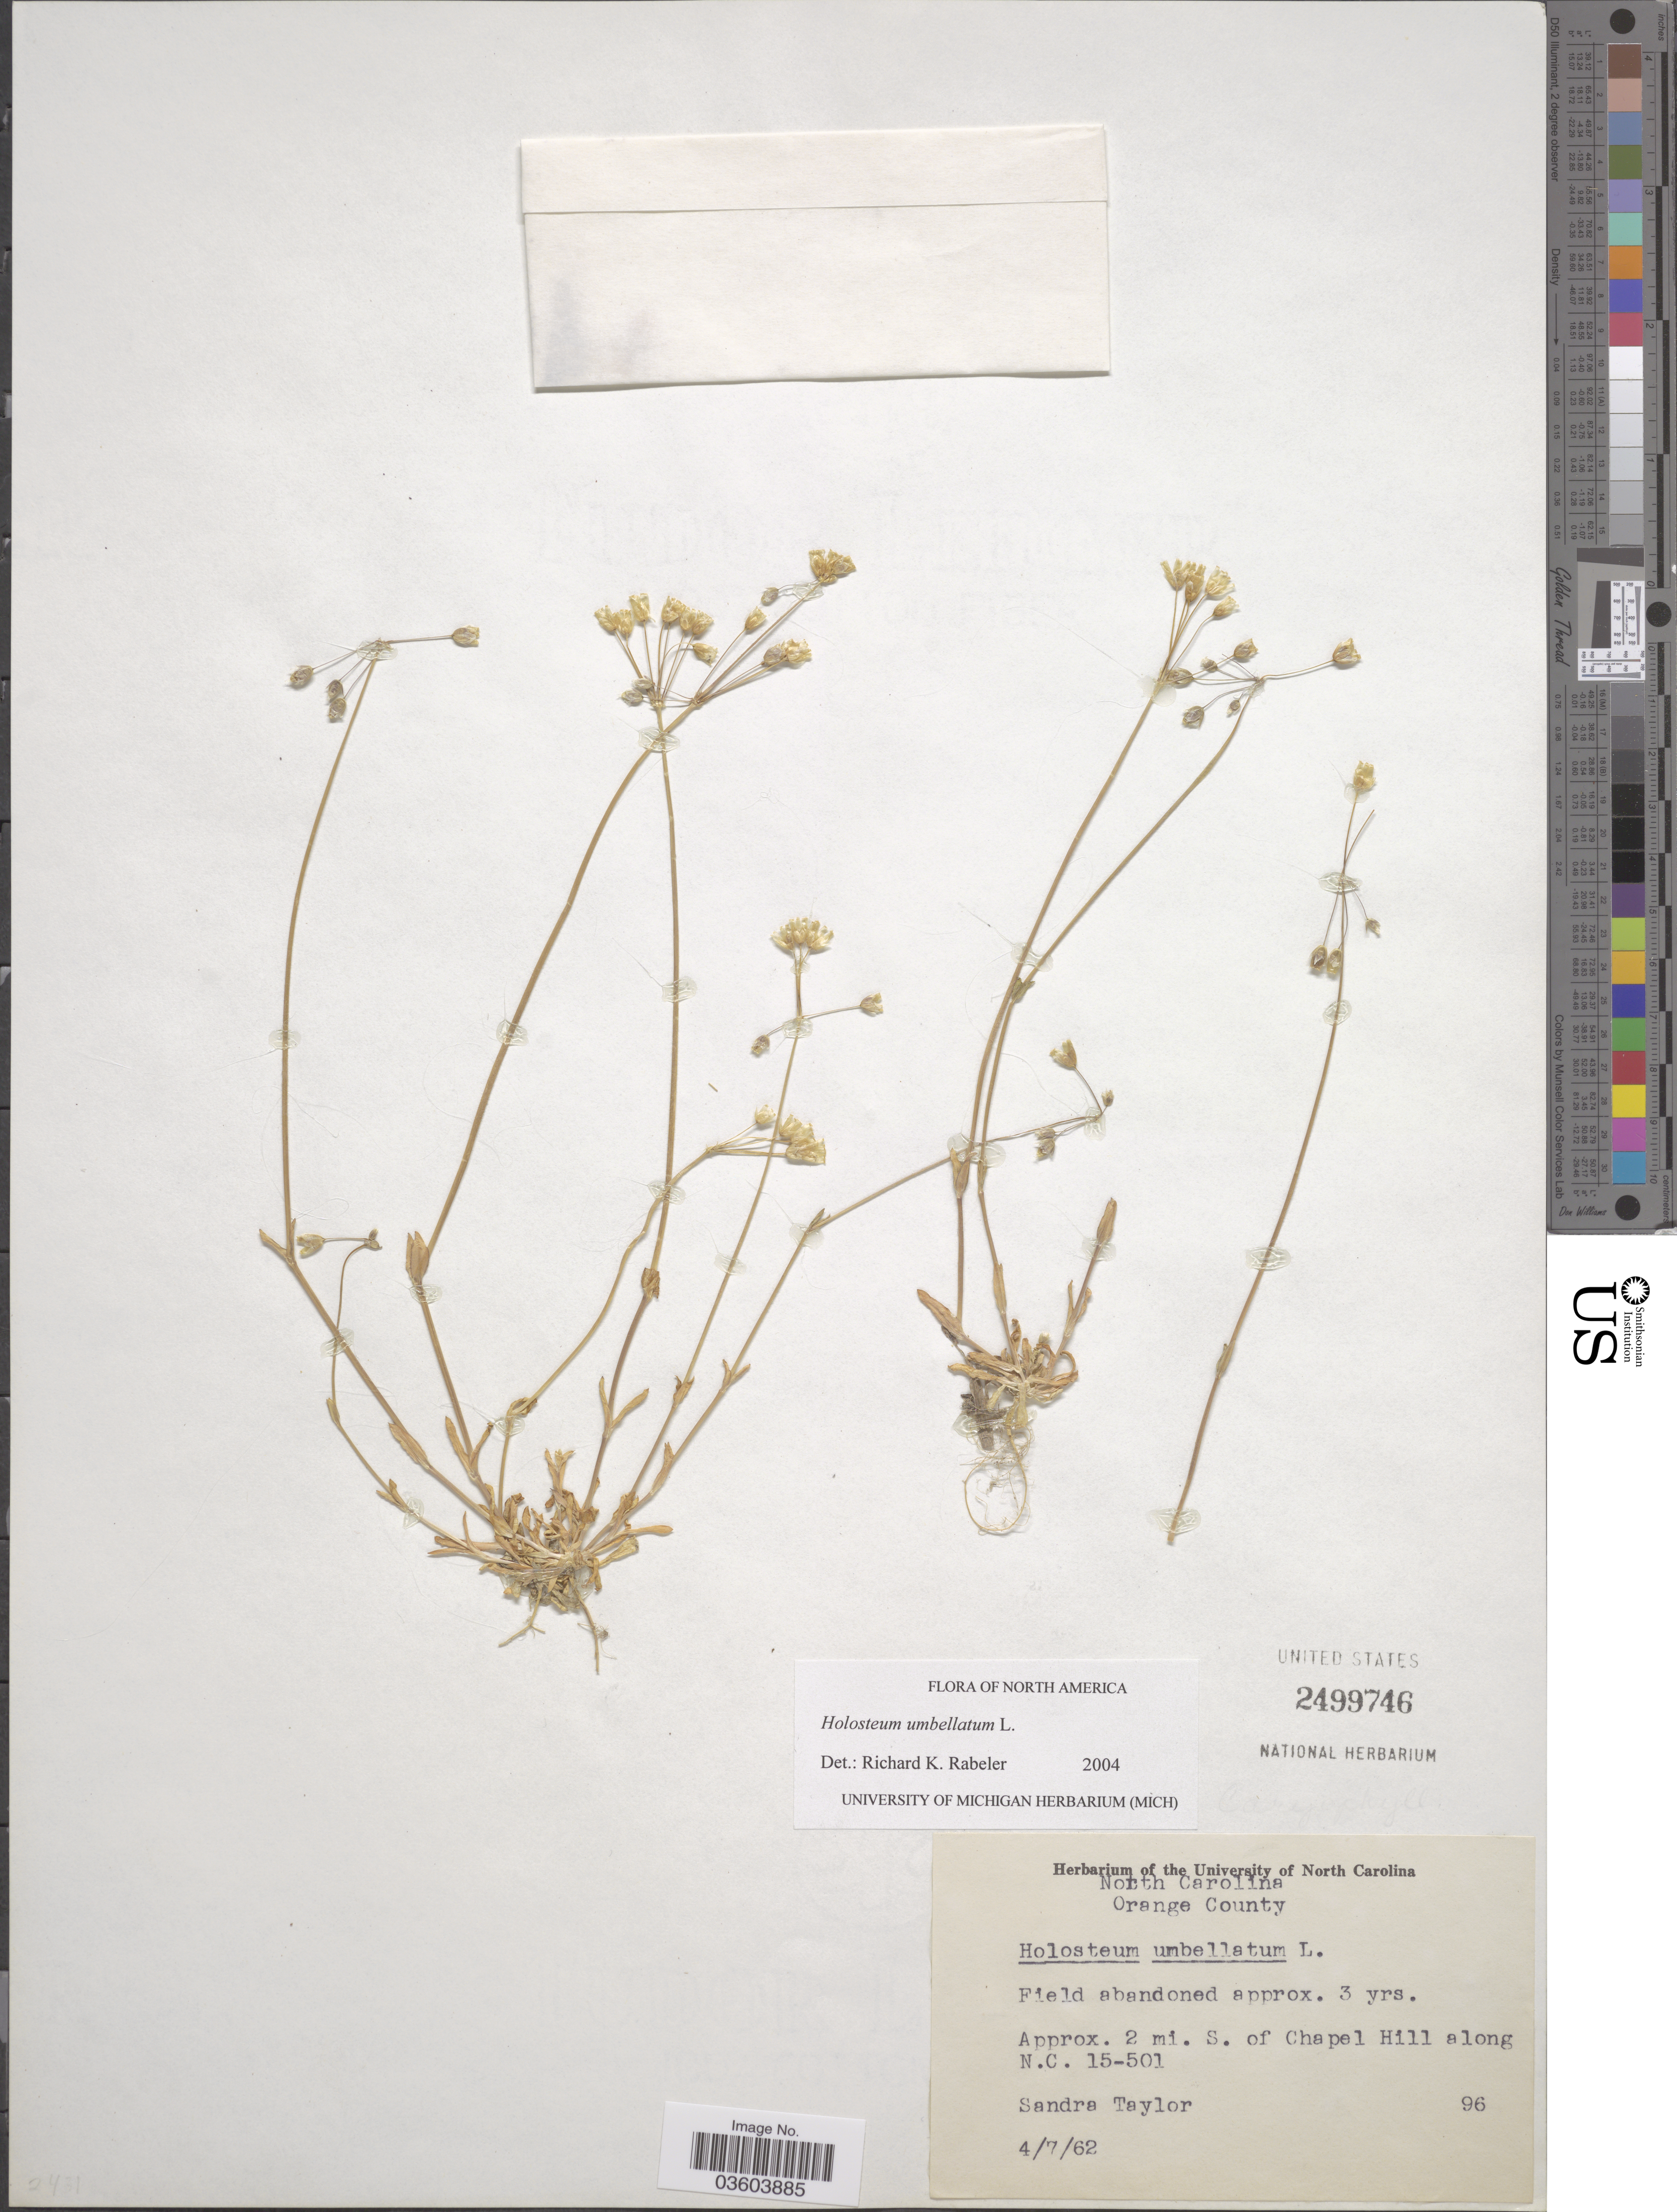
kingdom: Plantae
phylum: Tracheophyta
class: Magnoliopsida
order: Caryophyllales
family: Caryophyllaceae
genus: Holosteum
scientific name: Holosteum umbellatum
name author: L.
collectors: S. Taylor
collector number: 96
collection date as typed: Transcribed d/m/y: 7/4/62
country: United States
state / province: North Carolina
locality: Orange County. Approx. 2 mi. S. of Chapel Hill along N.C. 15-501.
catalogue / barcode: US 2499746